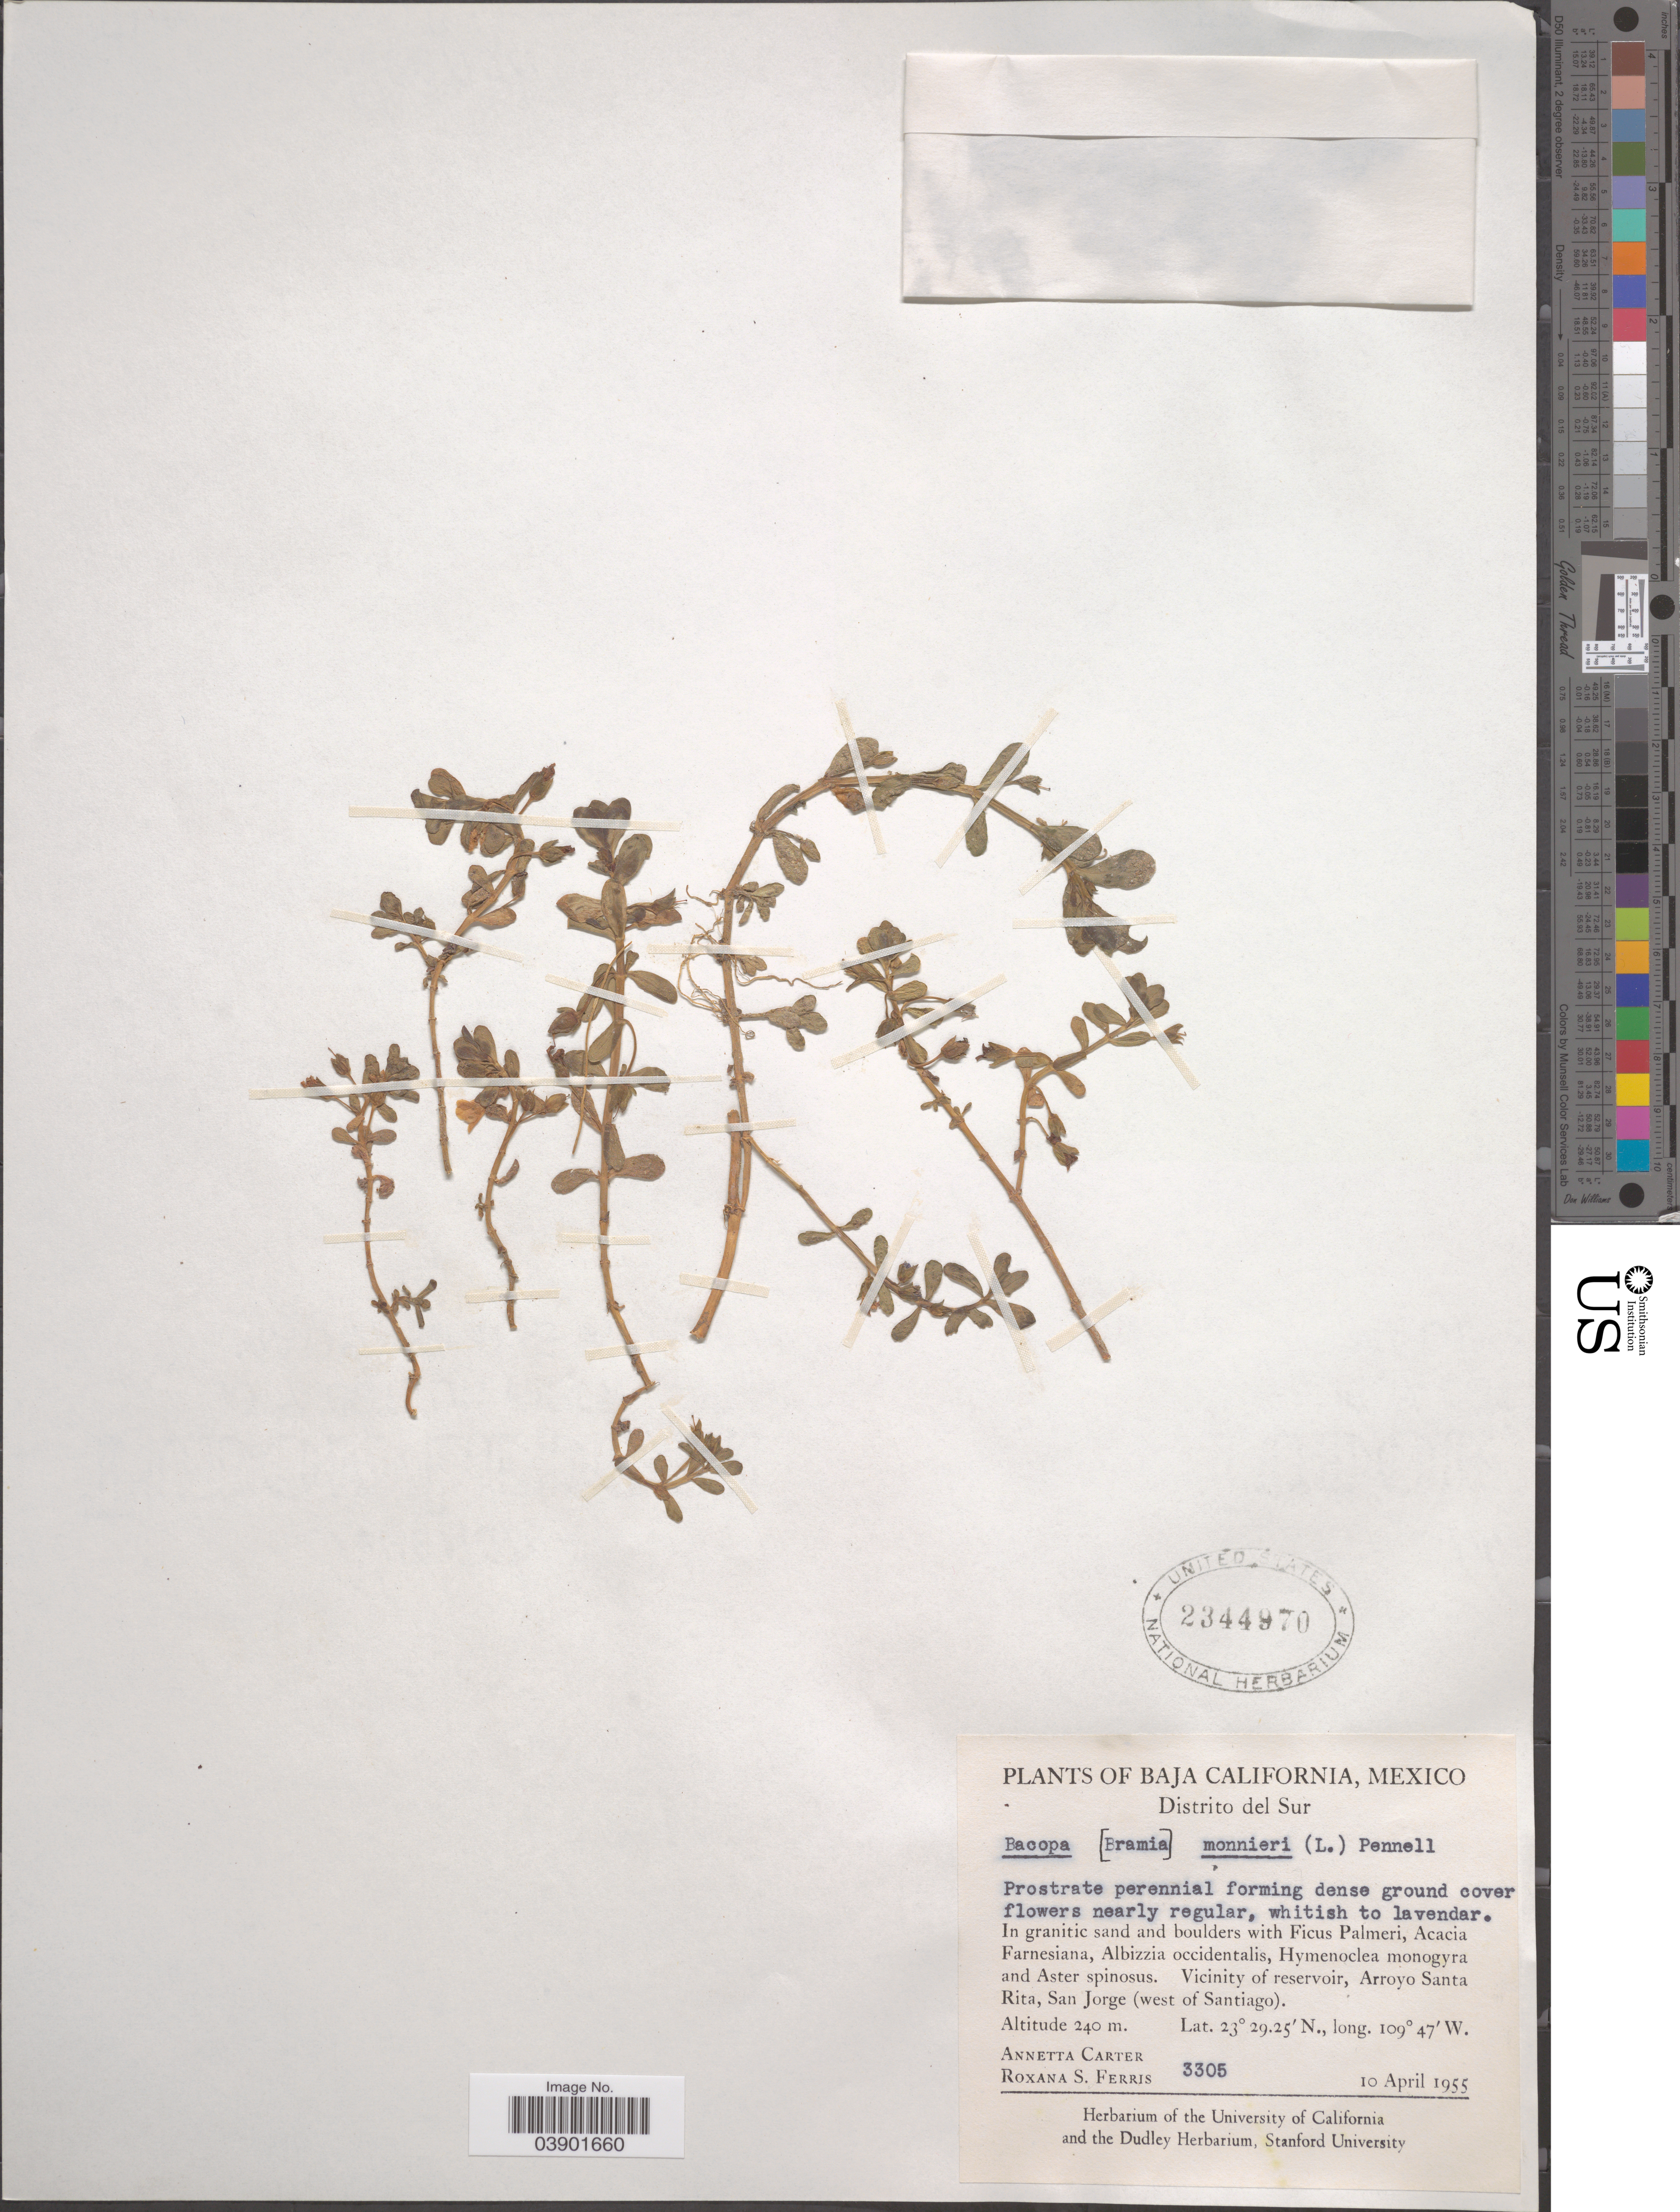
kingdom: Plantae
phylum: Tracheophyta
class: Magnoliopsida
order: Lamiales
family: Plantaginaceae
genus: Bacopa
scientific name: Bacopa monnieri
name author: (L.) Pennell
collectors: A. Carter & R. S. Ferris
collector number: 3305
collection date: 1955-04-10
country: Mexico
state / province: Baja California Sur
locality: Distrito del Sur. Vicinity of reservoir, Arroyo Santa Rita, San Jorge (west of Santiago).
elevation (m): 240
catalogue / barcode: US 2344970